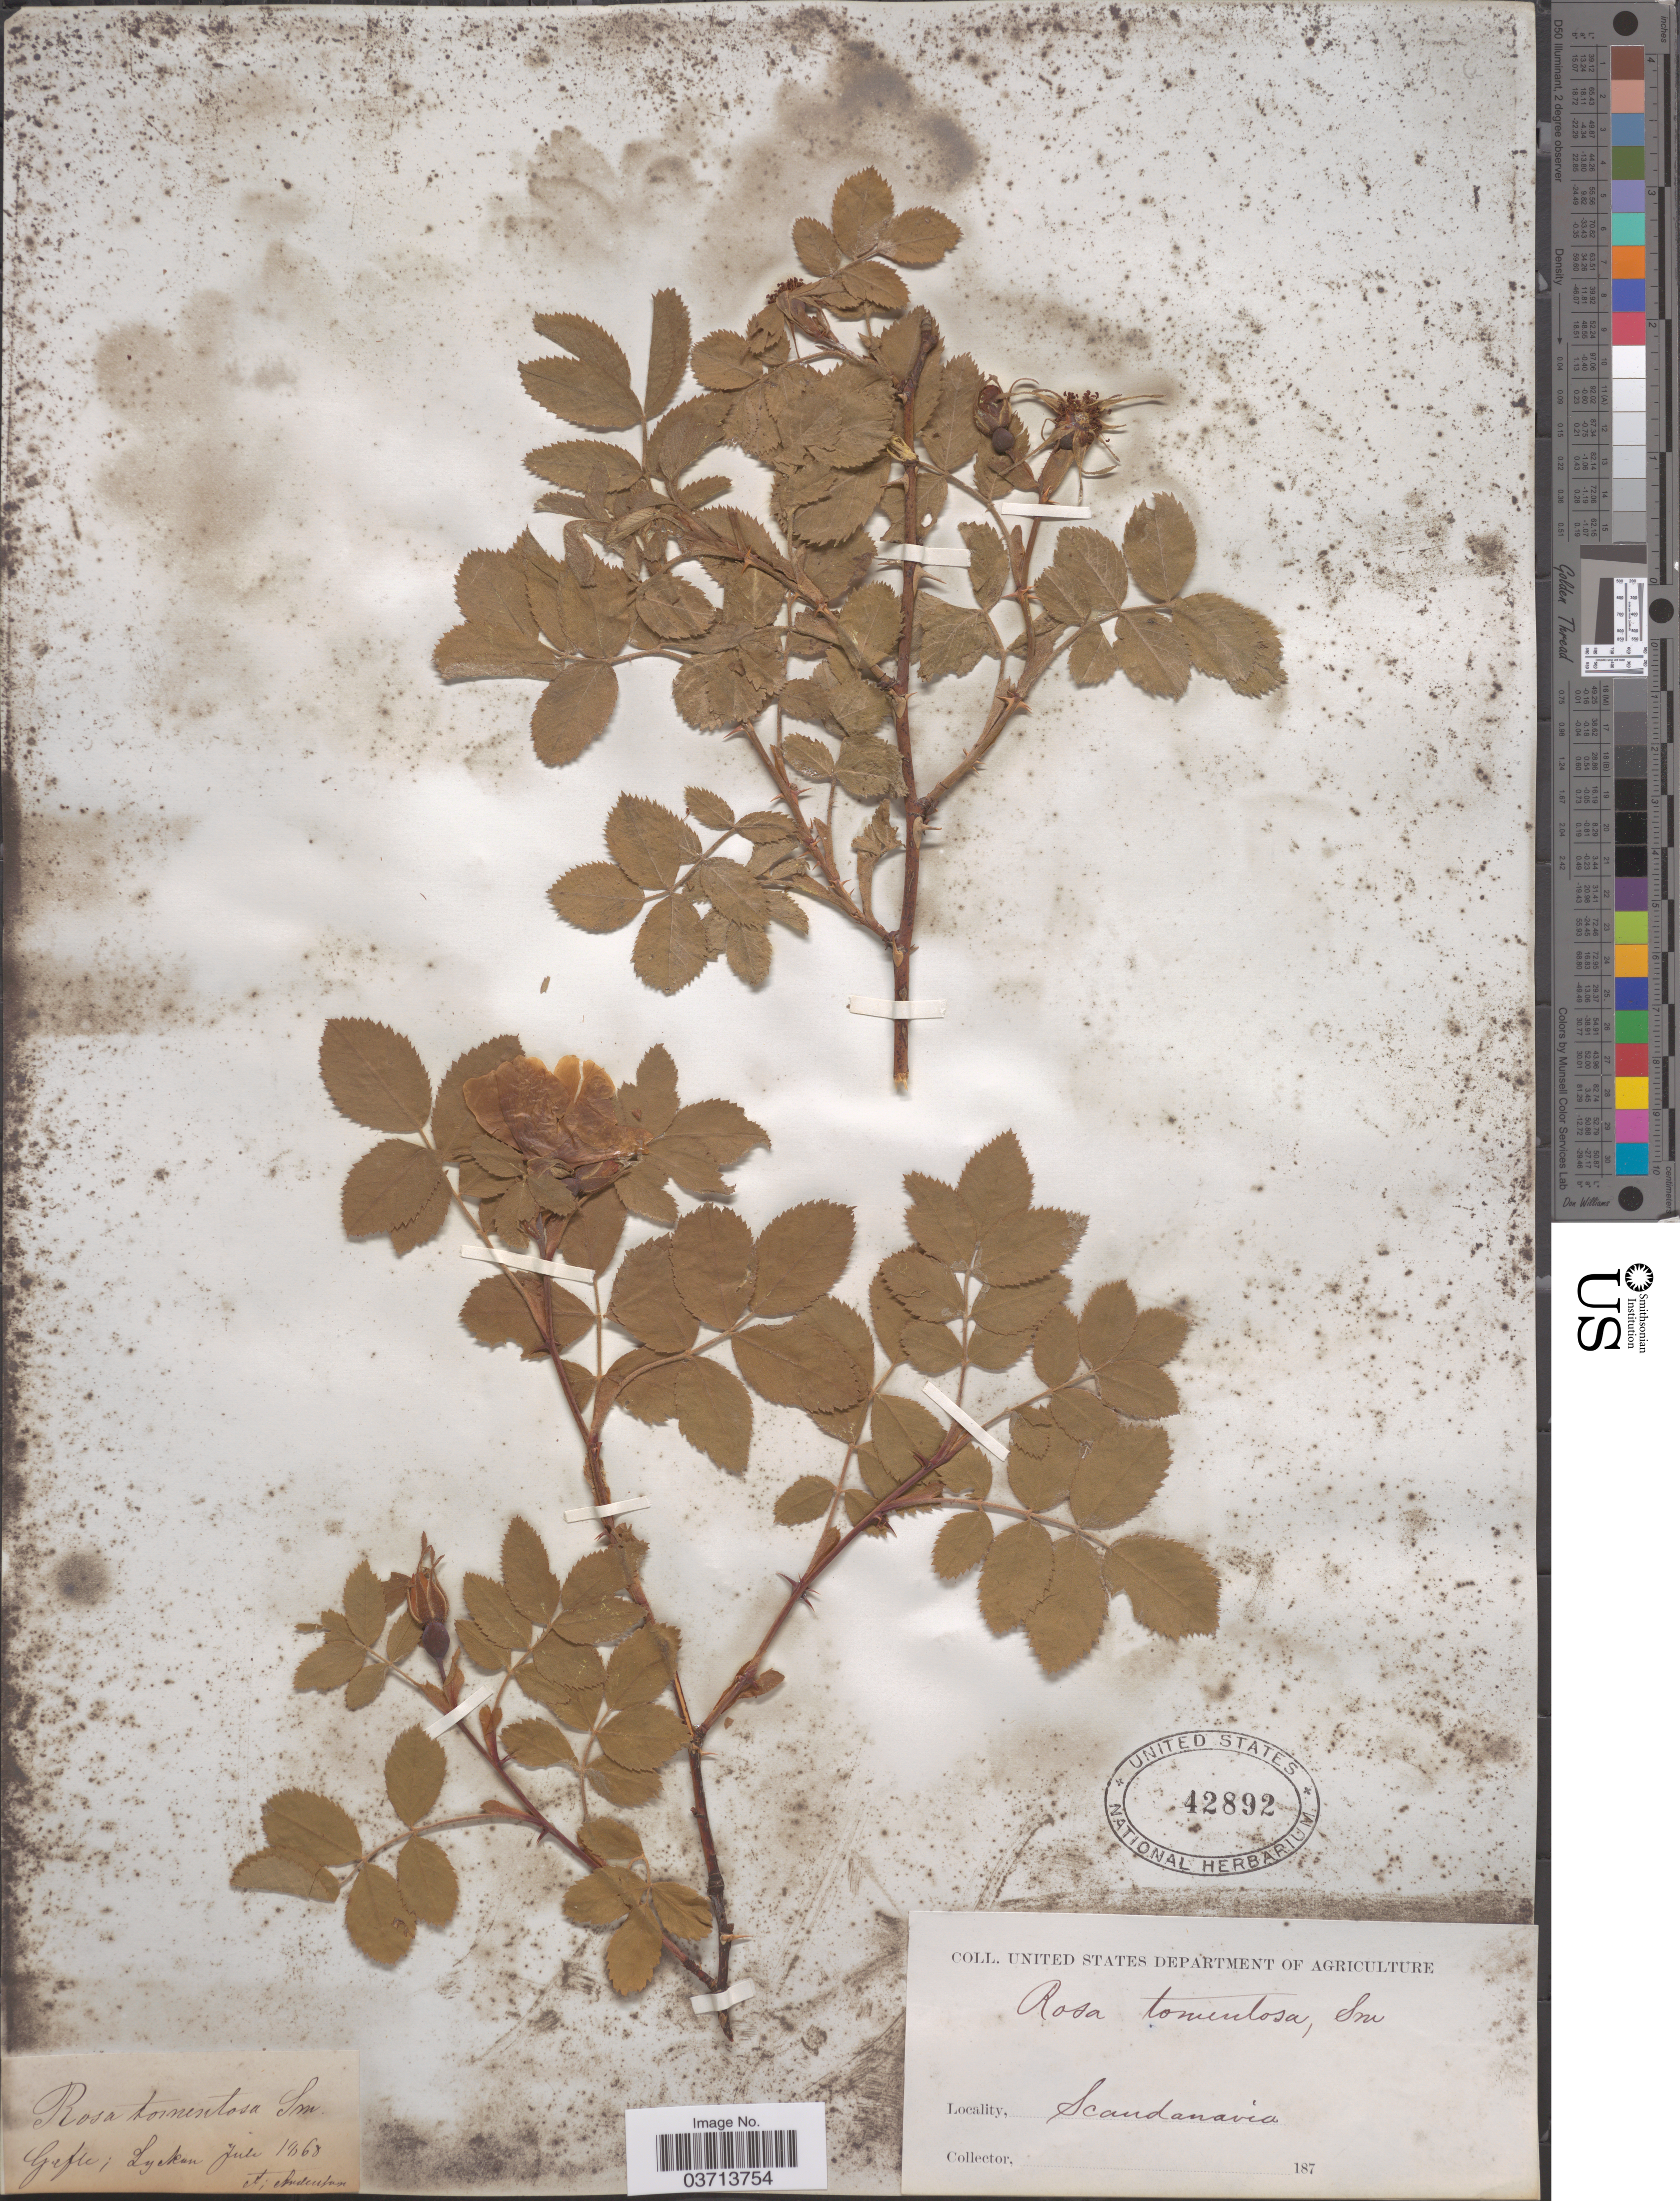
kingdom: Plantae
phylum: Tracheophyta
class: Magnoliopsida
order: Rosales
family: Rosaceae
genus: Rosa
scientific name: Rosa tomentosa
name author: Sm.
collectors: A. Andersson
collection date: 1868-07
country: Sweden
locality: Gefle; Lyckan. Scandinavia.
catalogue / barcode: US 42892